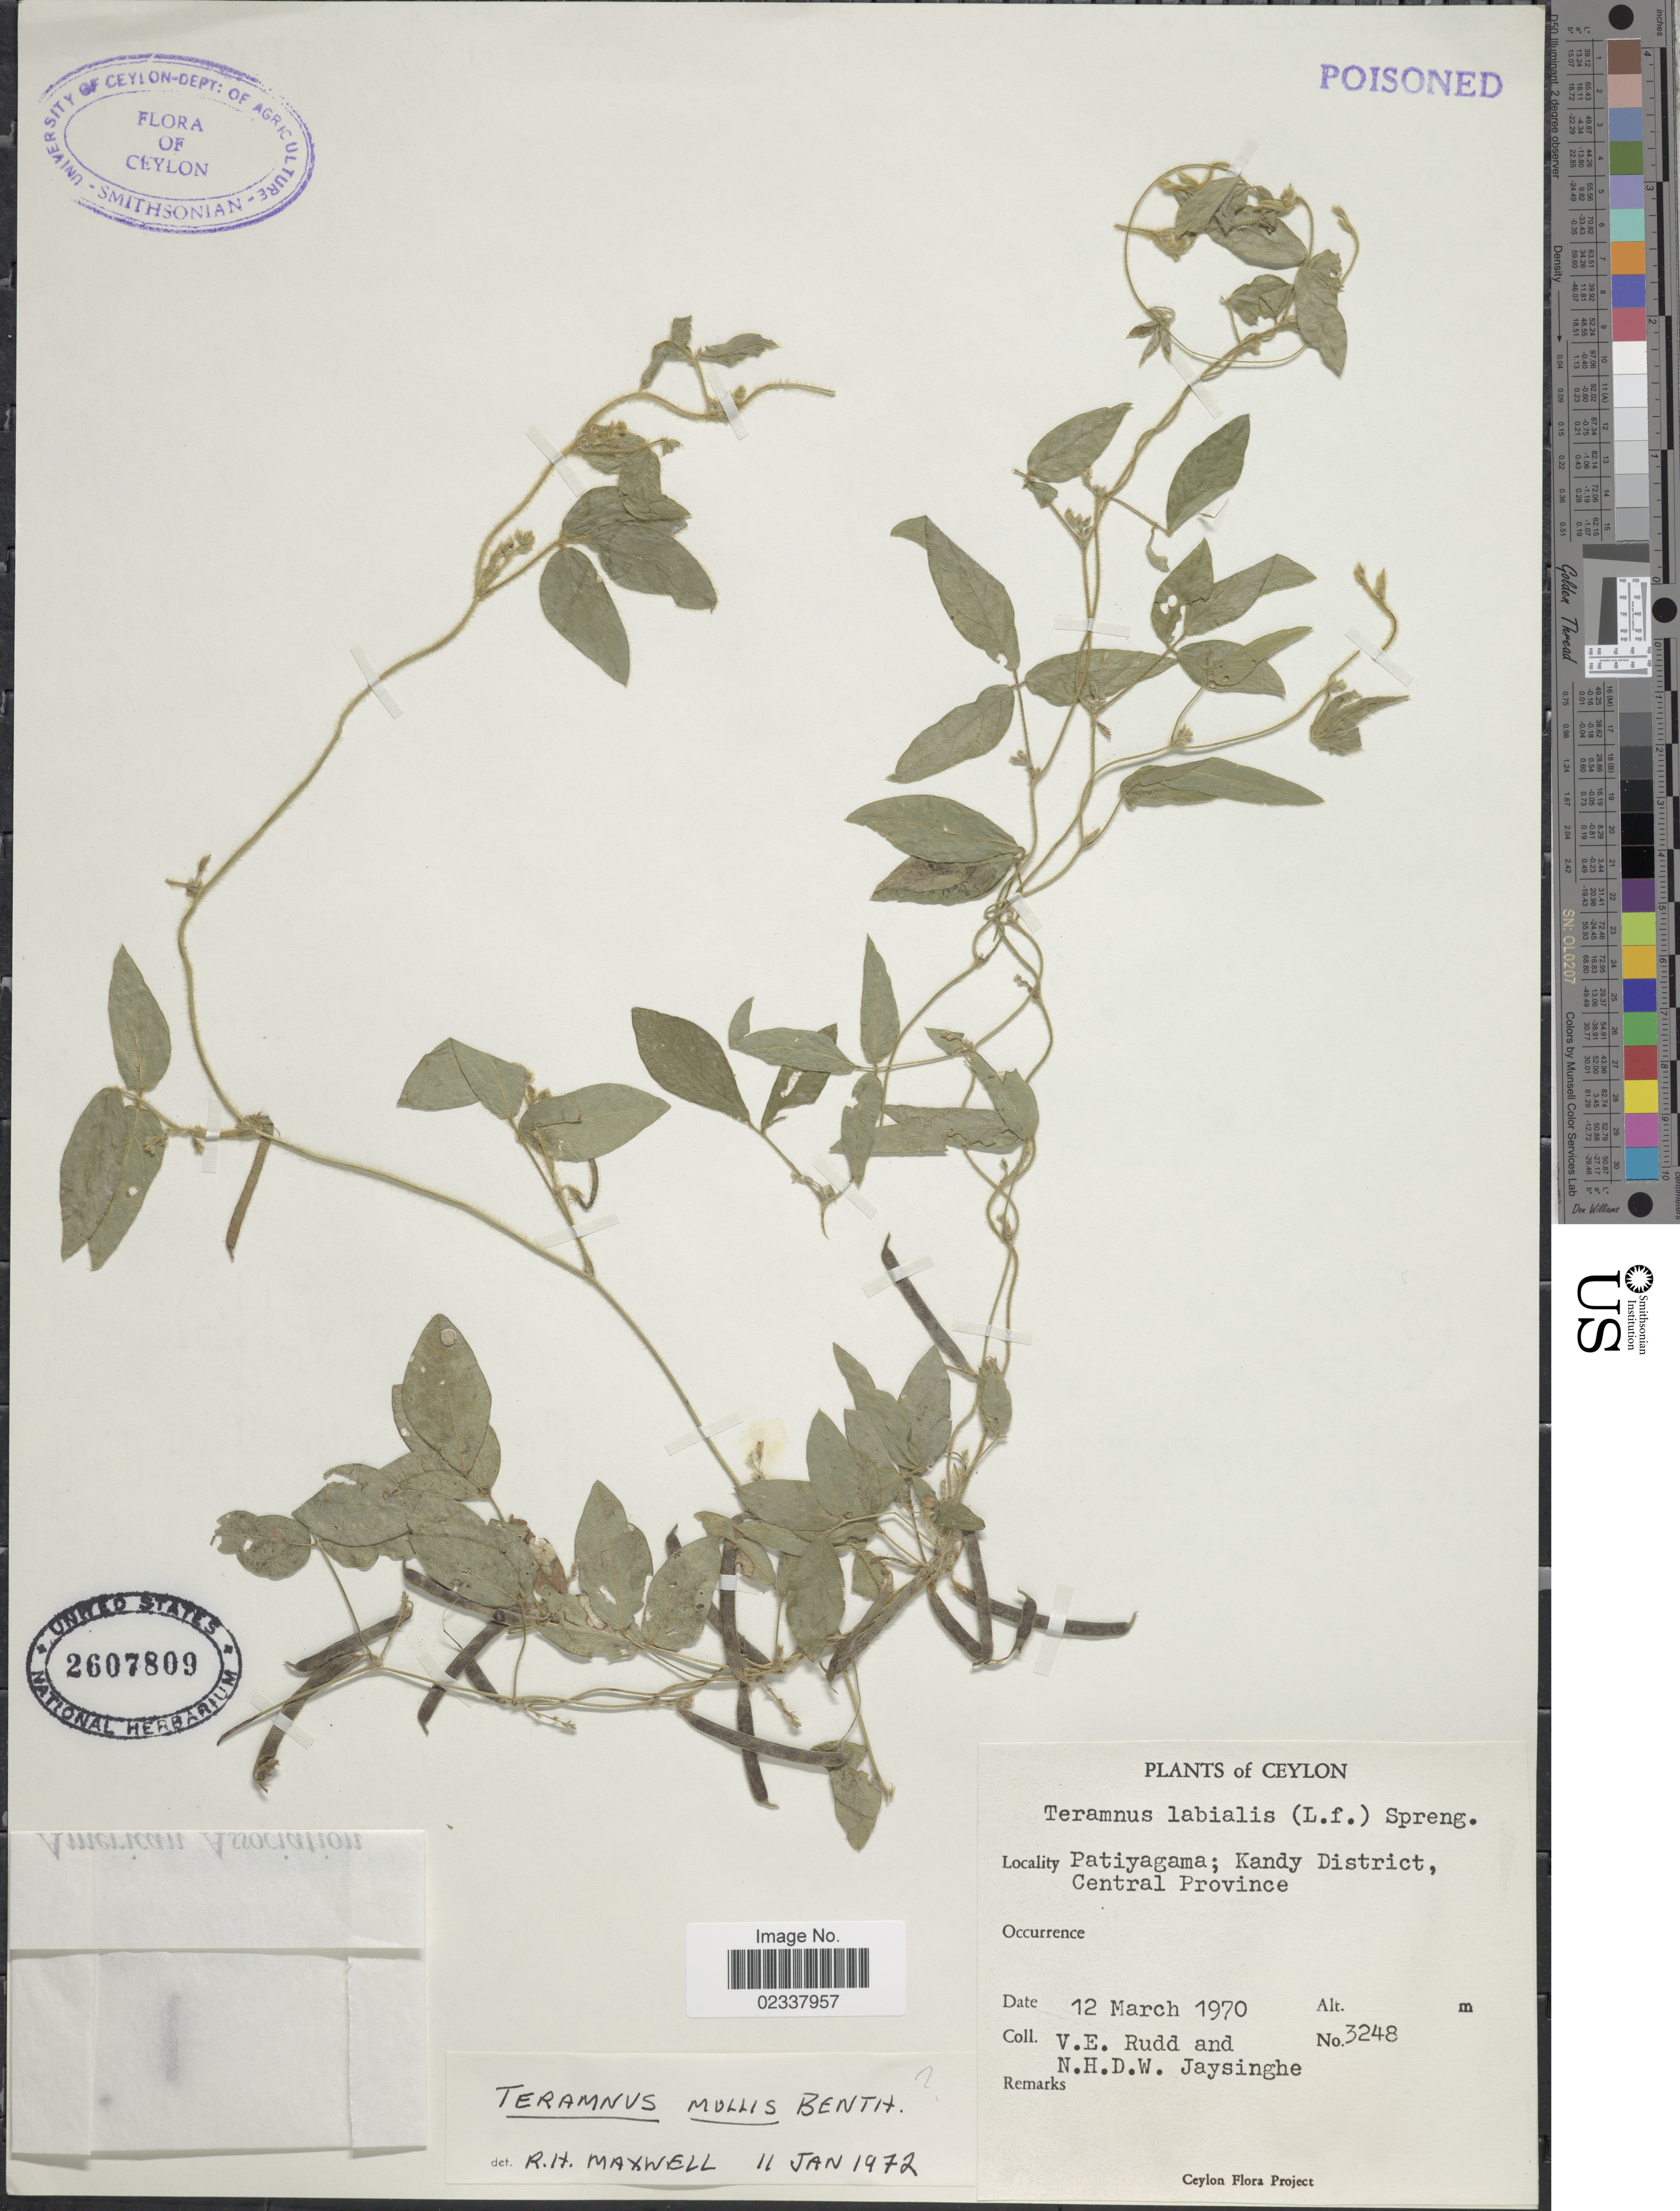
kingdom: Plantae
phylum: Tracheophyta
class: Magnoliopsida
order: Fabales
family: Fabaceae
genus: Teramnus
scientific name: Teramnus labialis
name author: (L. f.) Spreng.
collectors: V. E. Rudd & N. Jayasinghe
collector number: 3248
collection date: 1970-03-12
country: Sri Lanka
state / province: Central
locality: Ceylon, Patiyagama; Kandy District,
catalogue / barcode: US 2607809